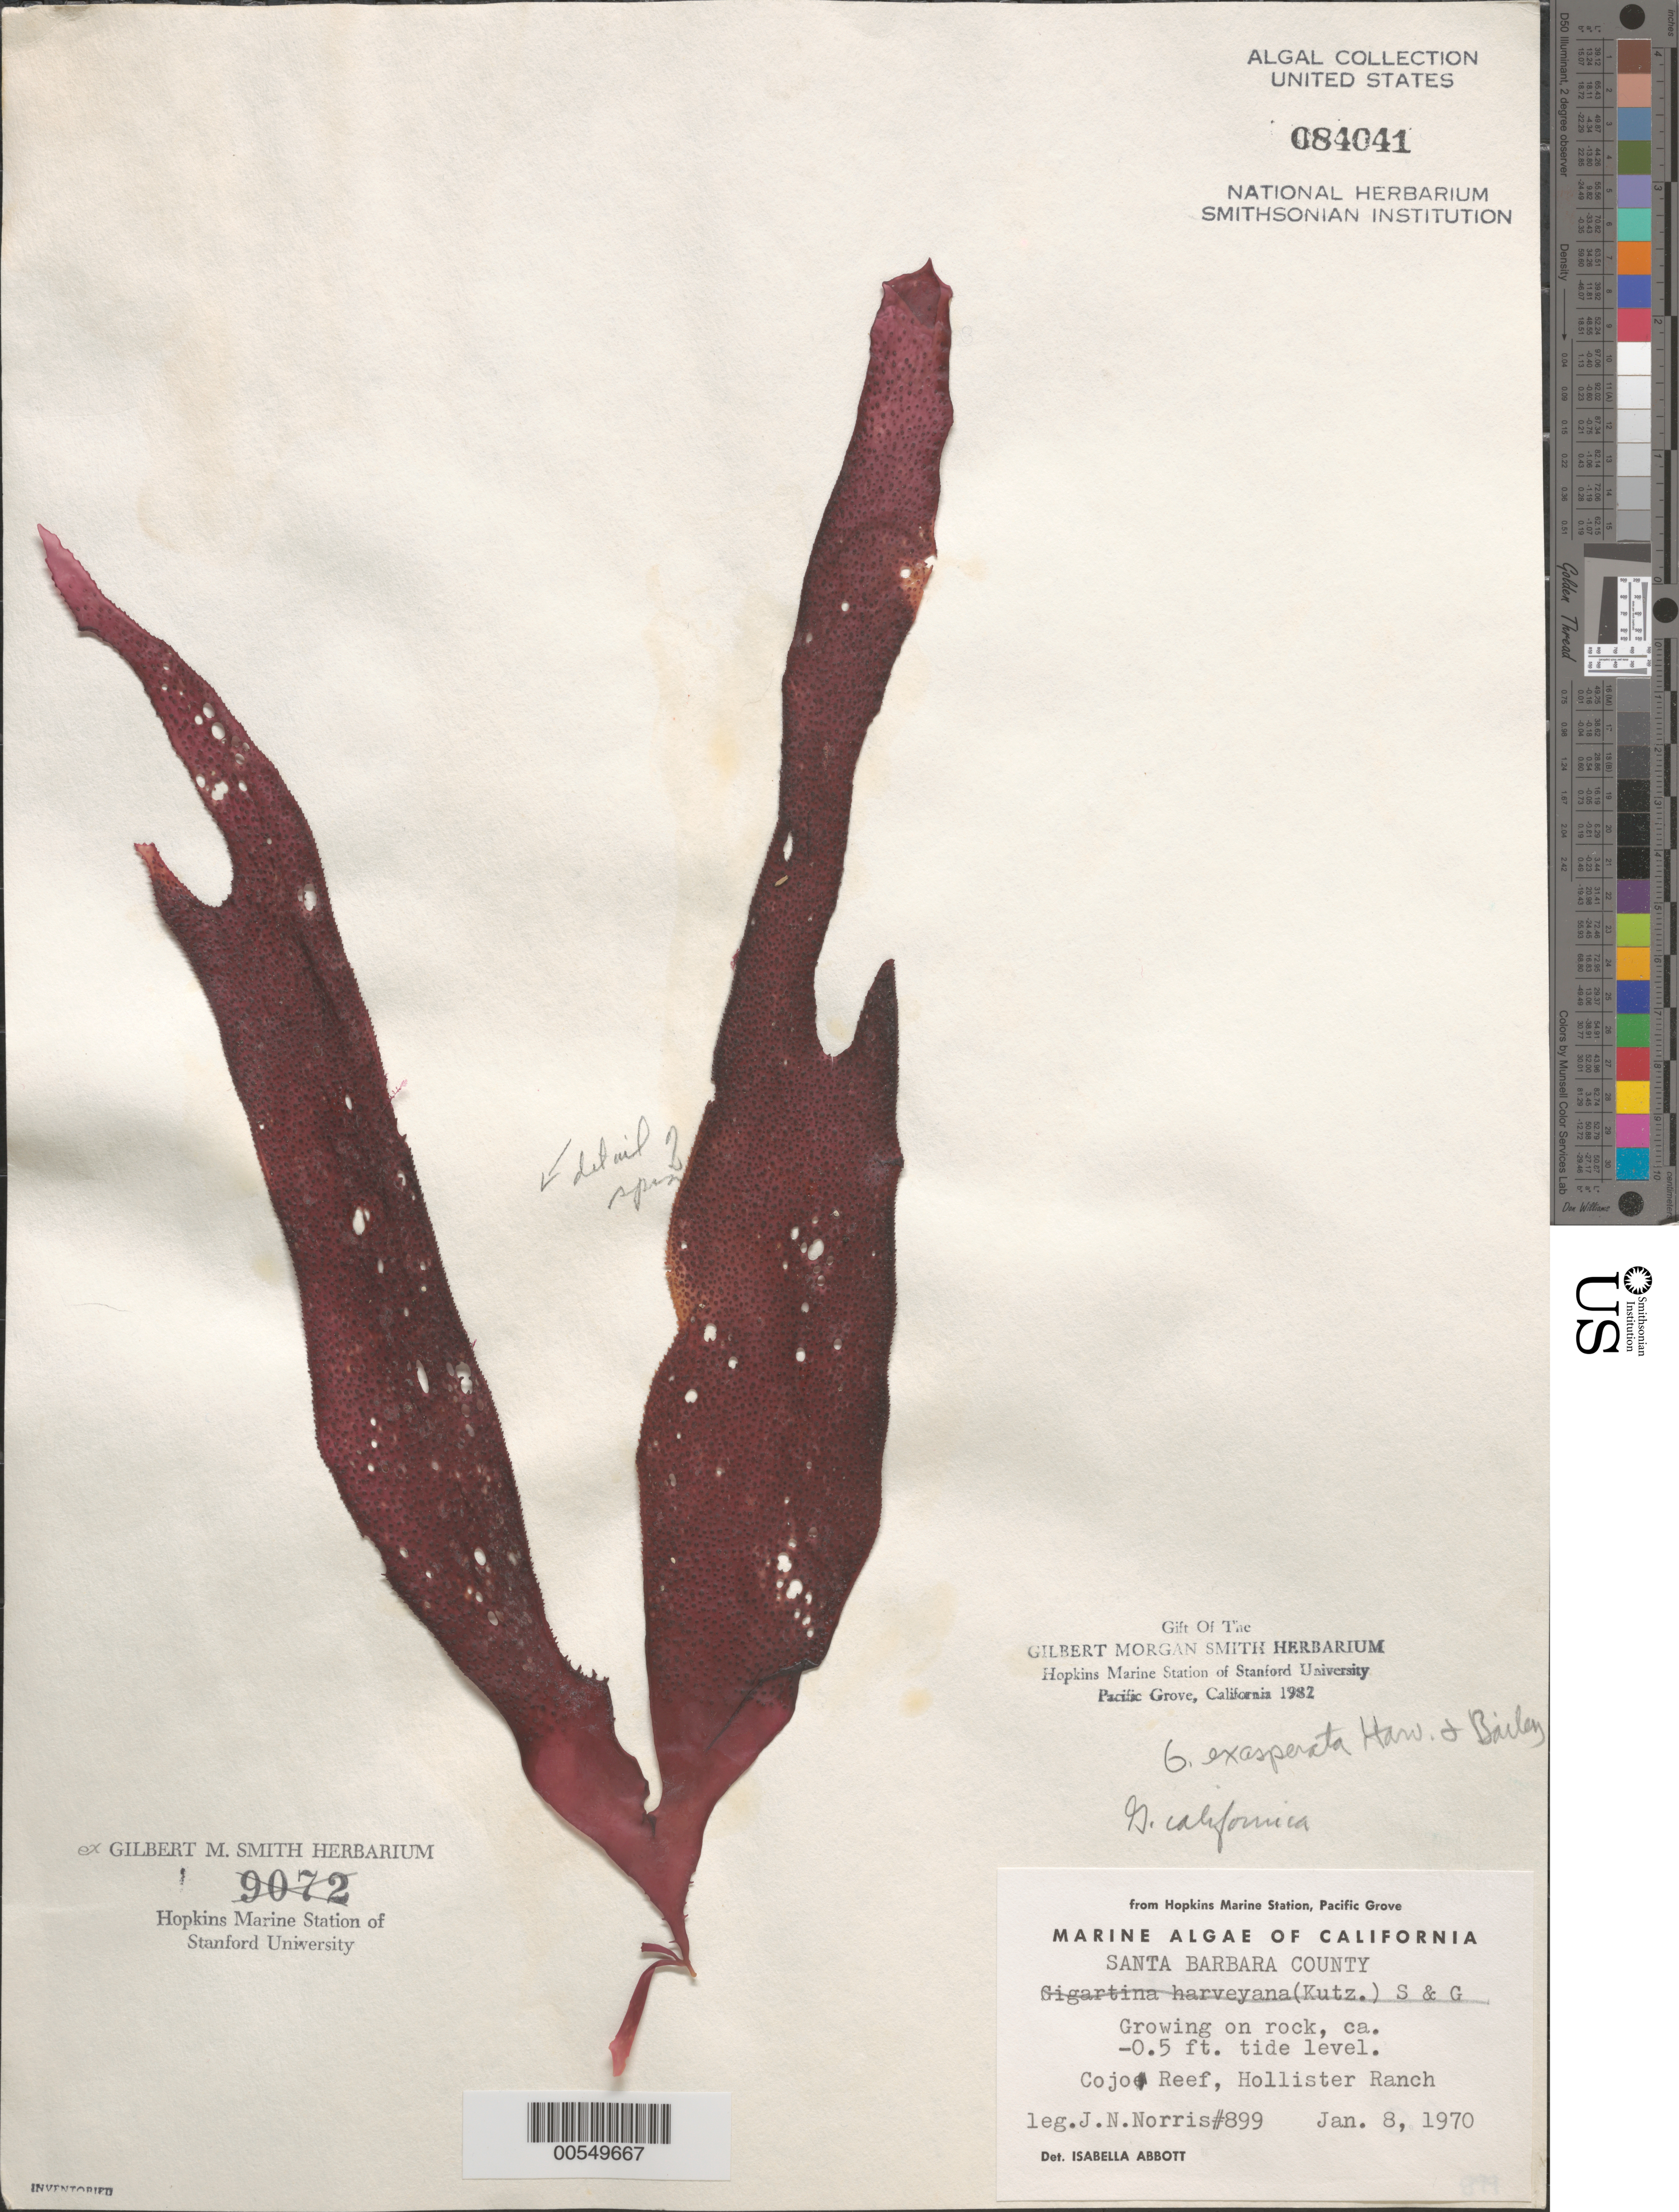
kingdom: Plantae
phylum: Rhodophyta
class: Florideophyceae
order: Gigartinales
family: Gigartinaceae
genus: Chondracanthus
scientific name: Chondracanthus exasperatus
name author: (Harv. & J. Bailey) J.R. Hughey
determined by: Algae name updating Project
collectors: J. N. Norris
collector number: JN-899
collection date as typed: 08 Jan 1970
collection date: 1970-01-08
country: United States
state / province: California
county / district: Santa Barbara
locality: Cojo Reef, Hollister Ranch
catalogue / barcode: US 84041